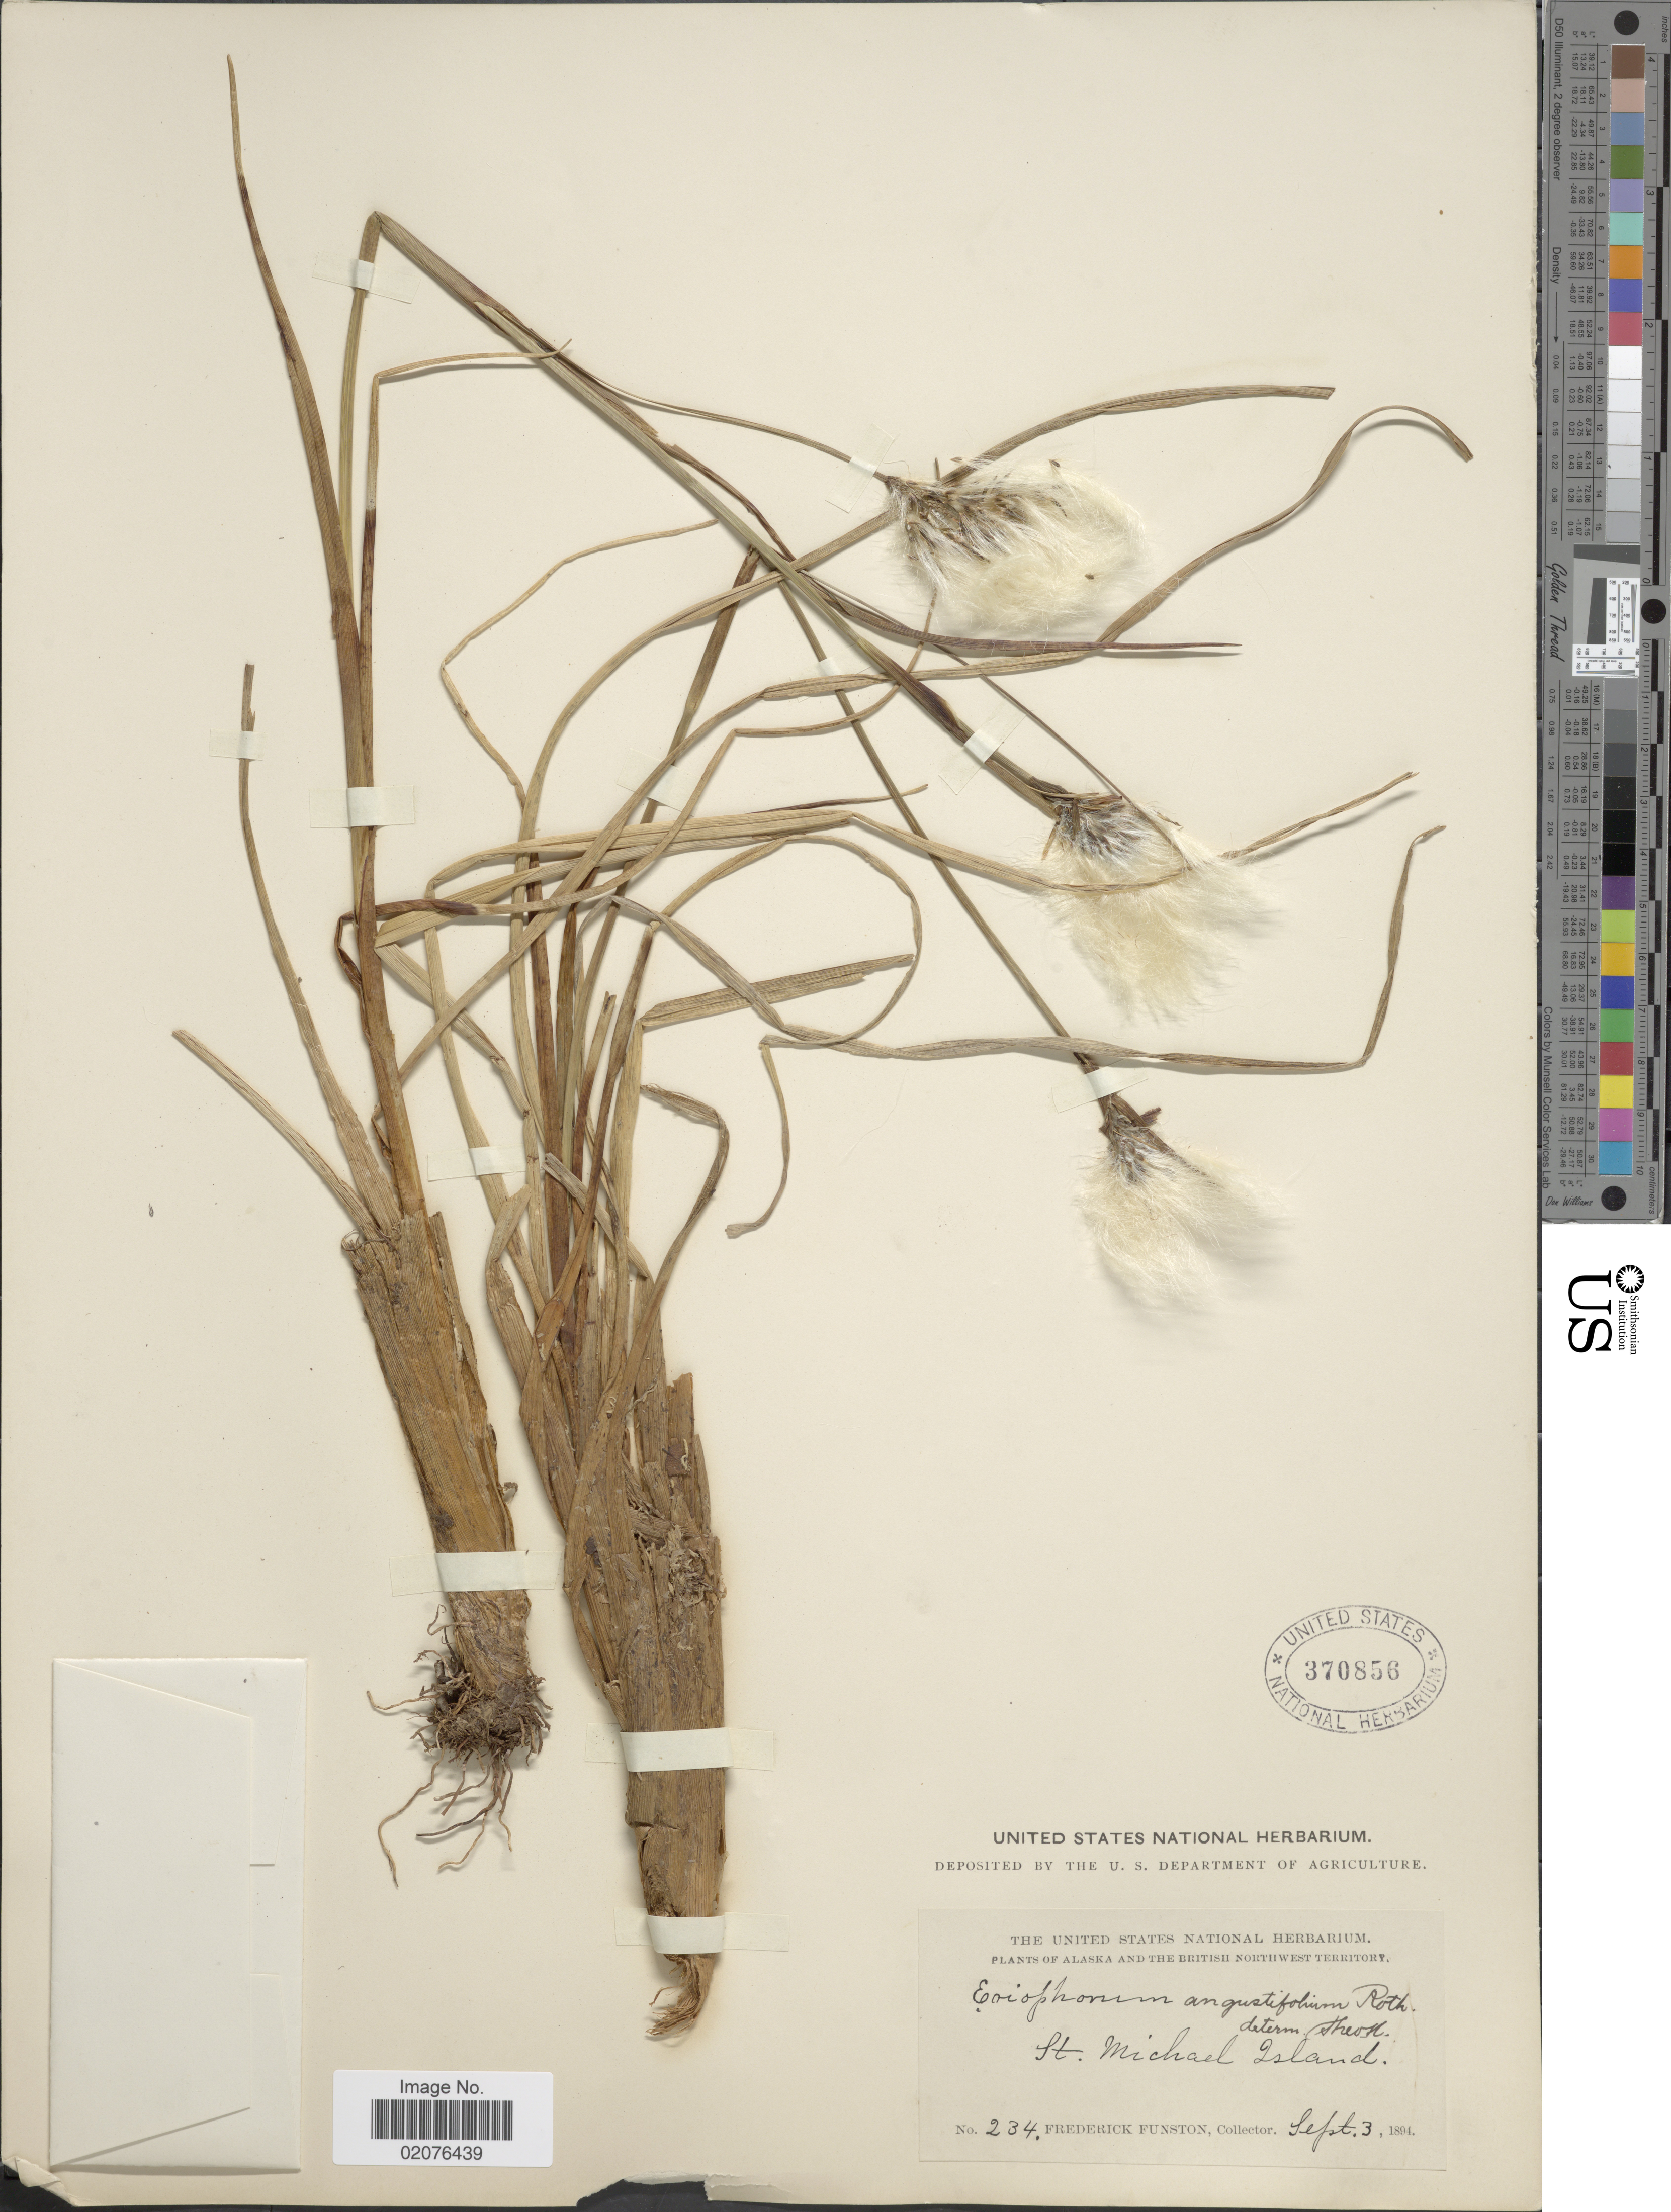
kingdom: Plantae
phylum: Tracheophyta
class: Liliopsida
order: Poales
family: Cyperaceae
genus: Eriophorum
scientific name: Eriophorum angustifolium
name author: Honck.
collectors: F. Funston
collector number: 234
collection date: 1894-09-03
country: United States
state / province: Alaska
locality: British Northwest Territory, St. Michael Island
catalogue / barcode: US 370856